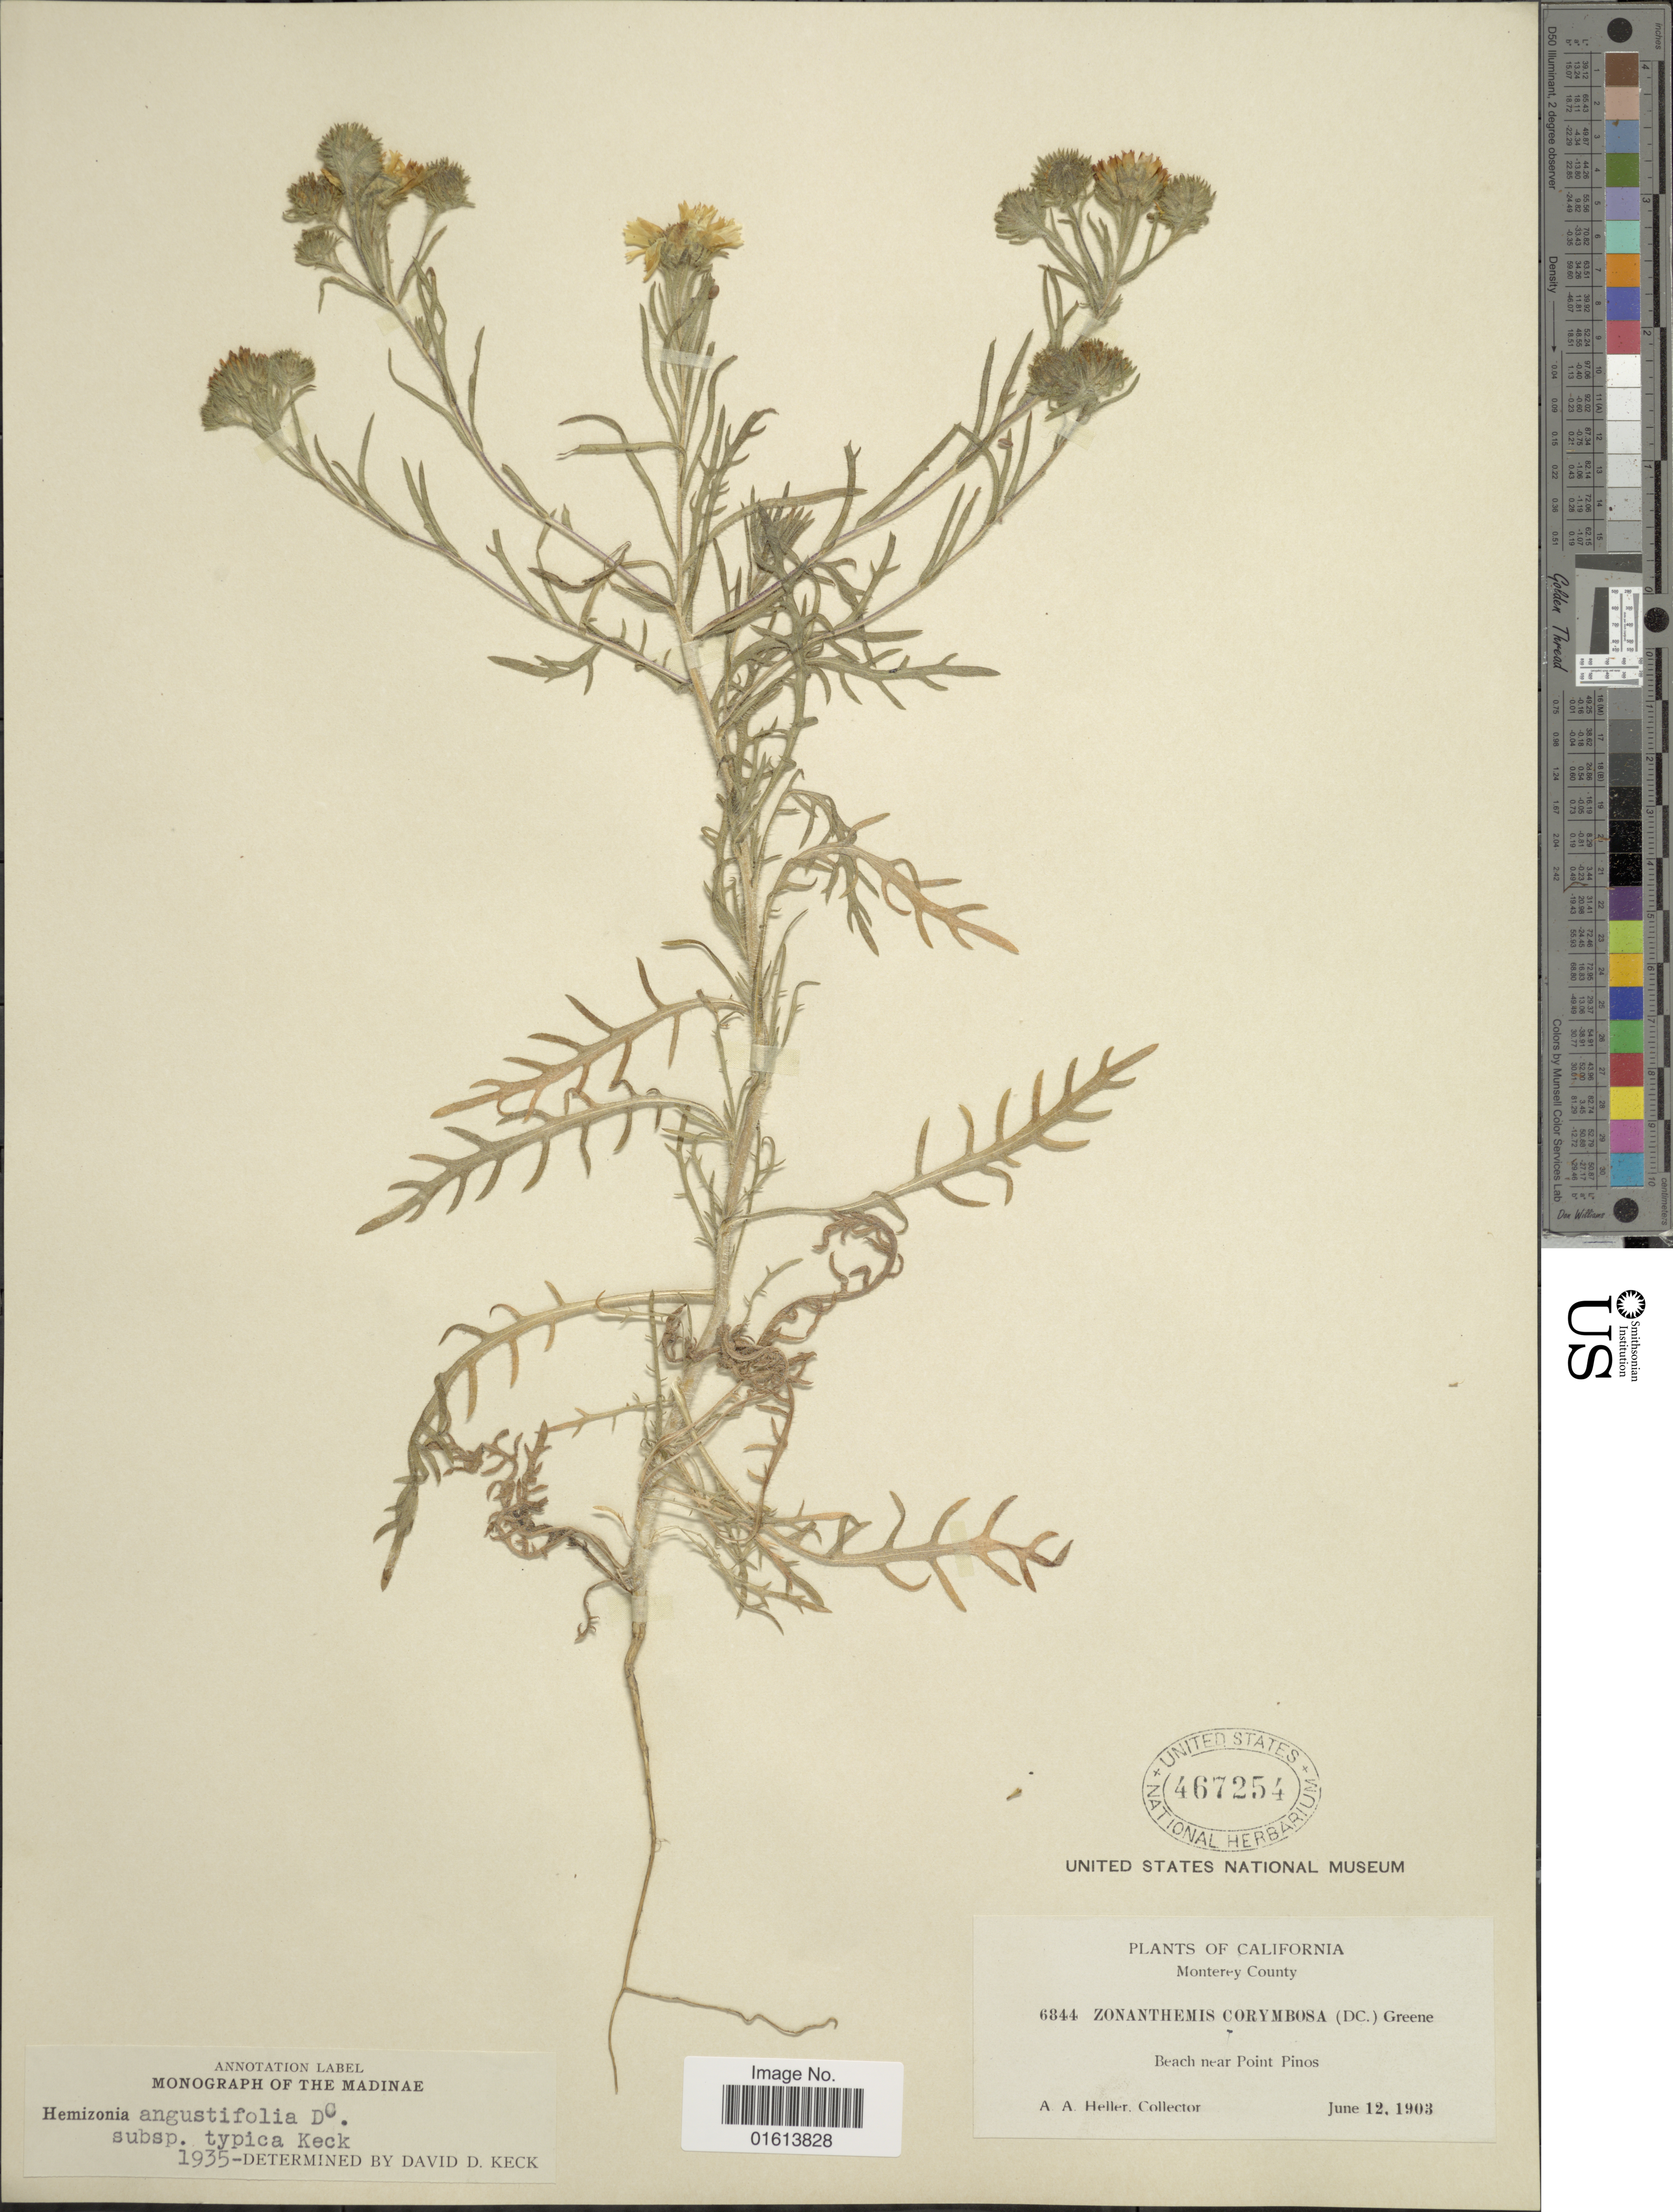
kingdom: Plantae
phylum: Tracheophyta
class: Magnoliopsida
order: Asterales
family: Asteraceae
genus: Deinandra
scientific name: Deinandra corymbosa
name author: (DC.) B.G. Baldwin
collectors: A. A. Heller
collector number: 6844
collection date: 1903-06-12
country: United States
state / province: California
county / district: Monterey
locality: California. Monterey County. Beach near Point Pinos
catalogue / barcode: US 467254